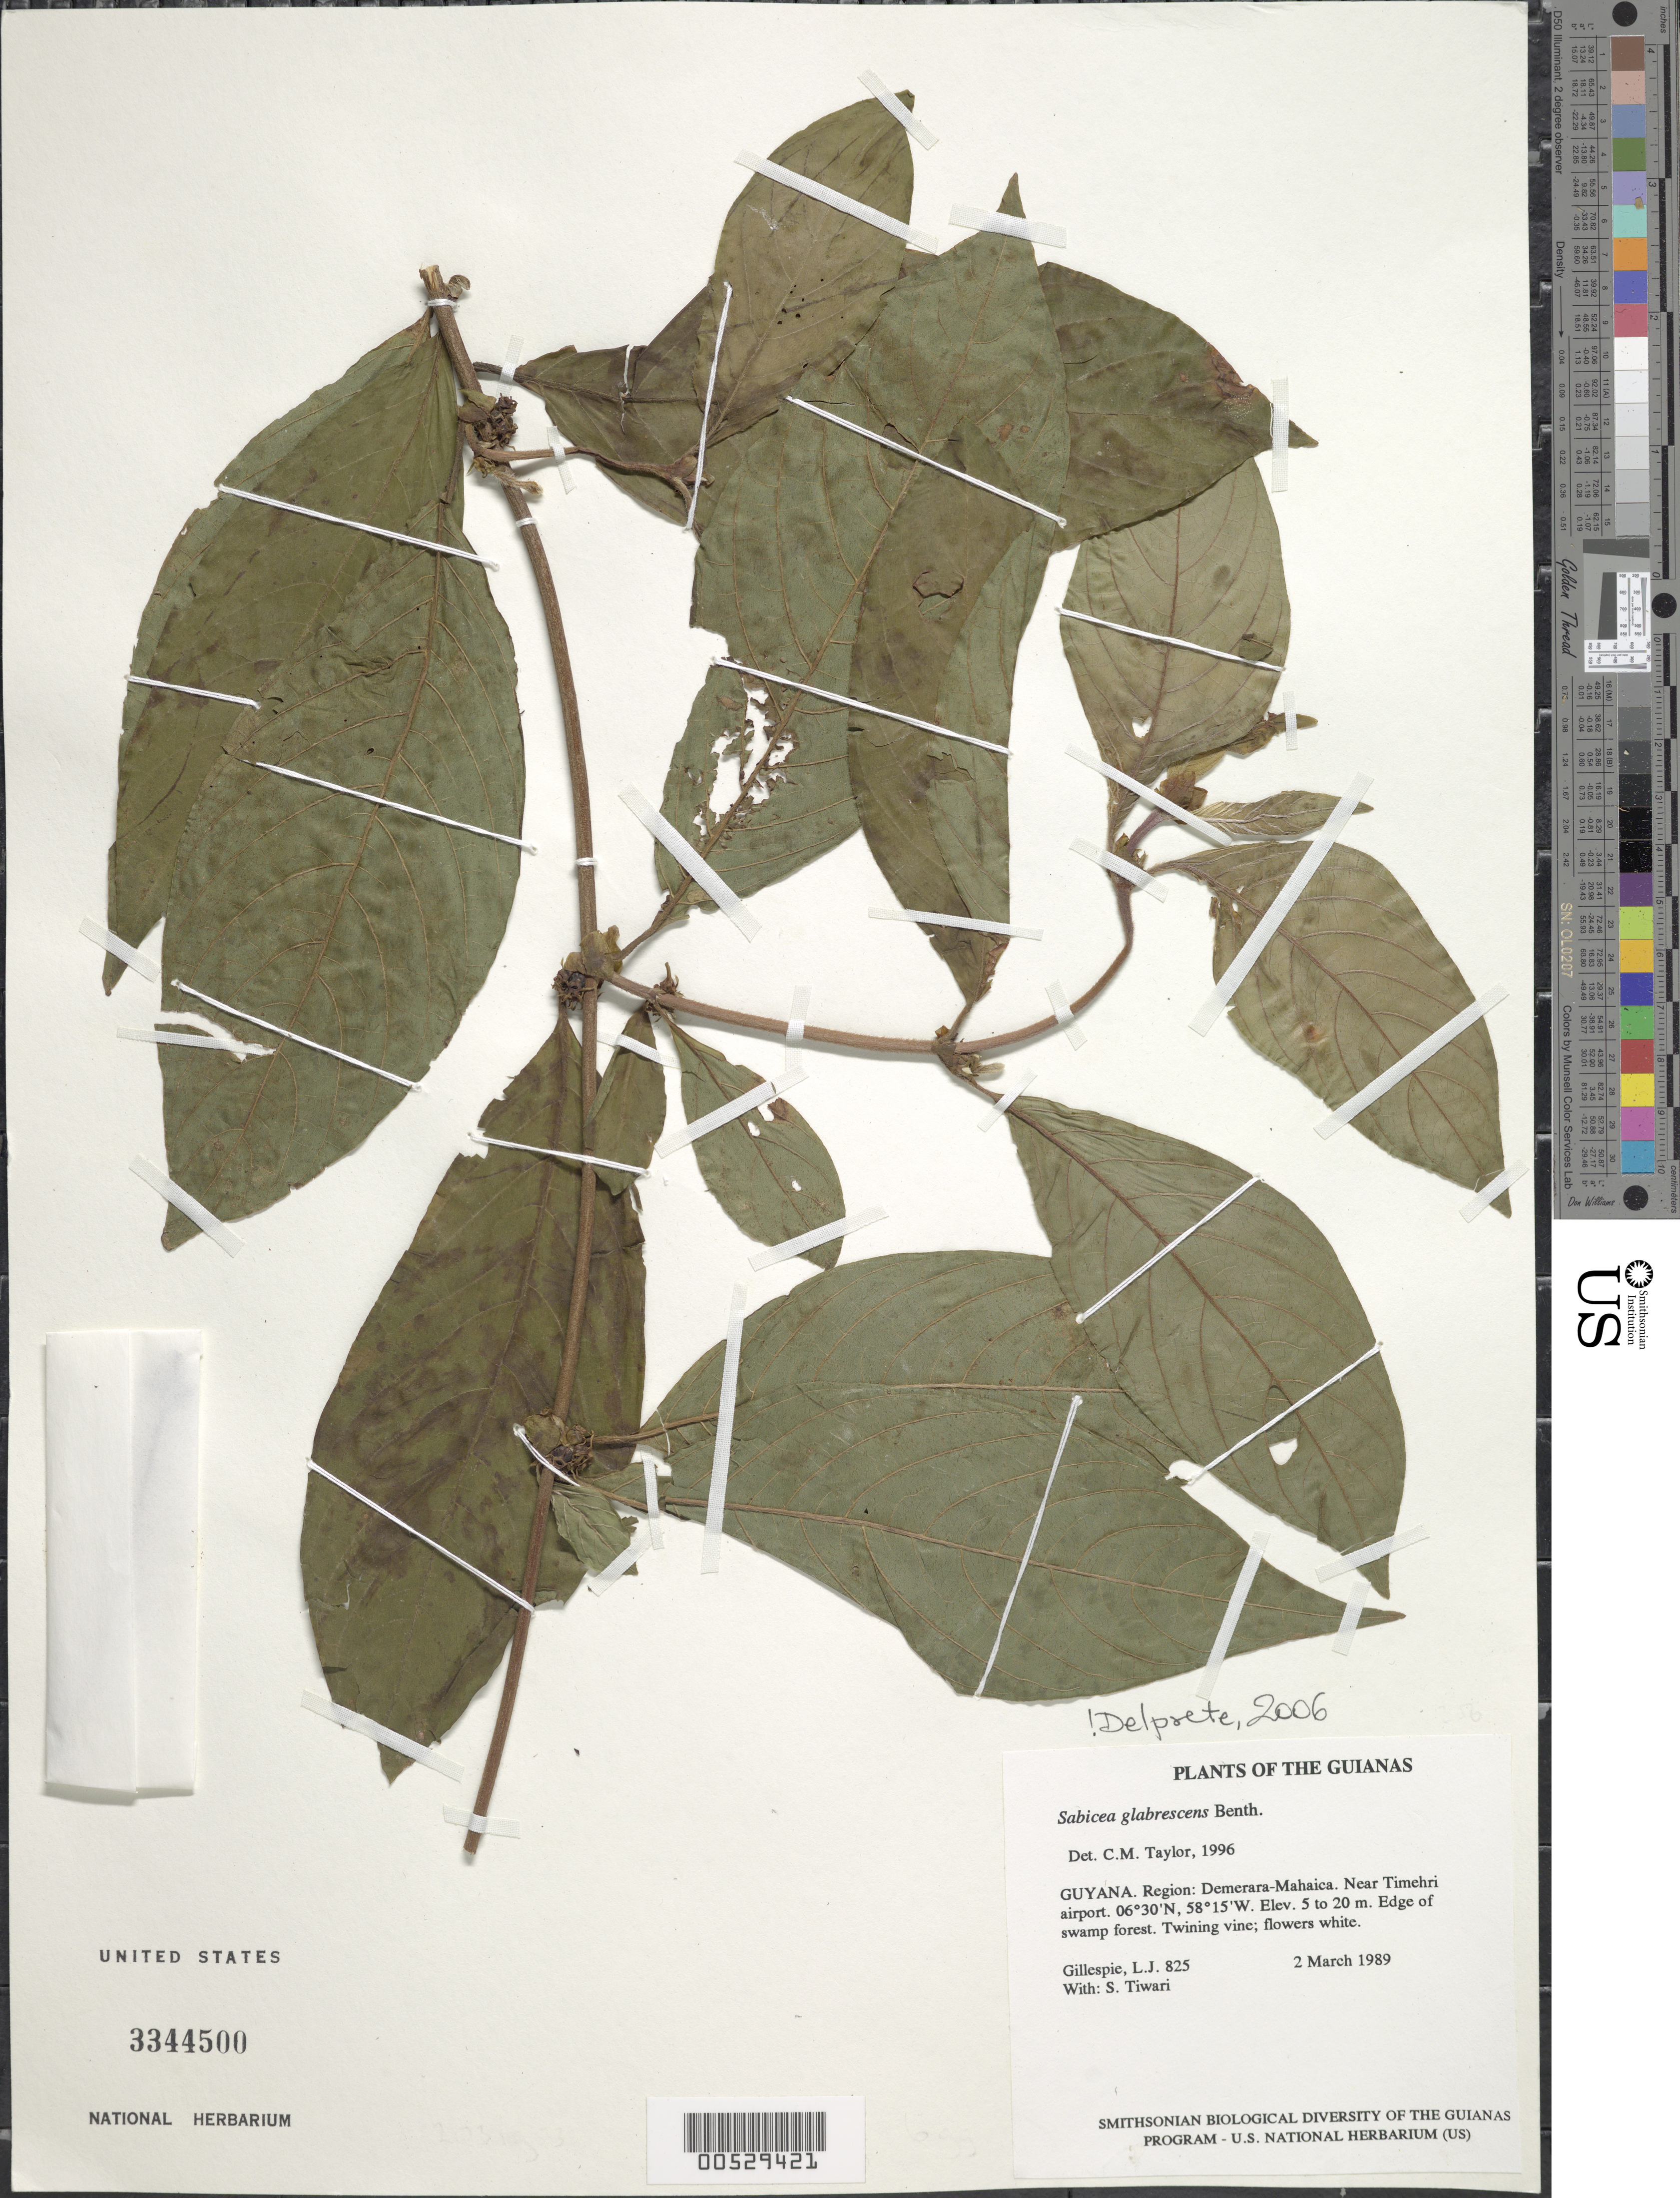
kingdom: Plantae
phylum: Tracheophyta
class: Magnoliopsida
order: Gentianales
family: Rubiaceae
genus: Sabicea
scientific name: Sabicea glabrescens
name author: Benth.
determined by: Delprete, P. G., Herb. de Guyane Cay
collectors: L. J. Gillespie & S. Tiwari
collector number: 825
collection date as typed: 2 March 1989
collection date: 1989-03-02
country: Guyana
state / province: Demerara-Mahaica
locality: Near Timehri airport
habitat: Edge of swamp forest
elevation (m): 5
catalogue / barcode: US 3344500